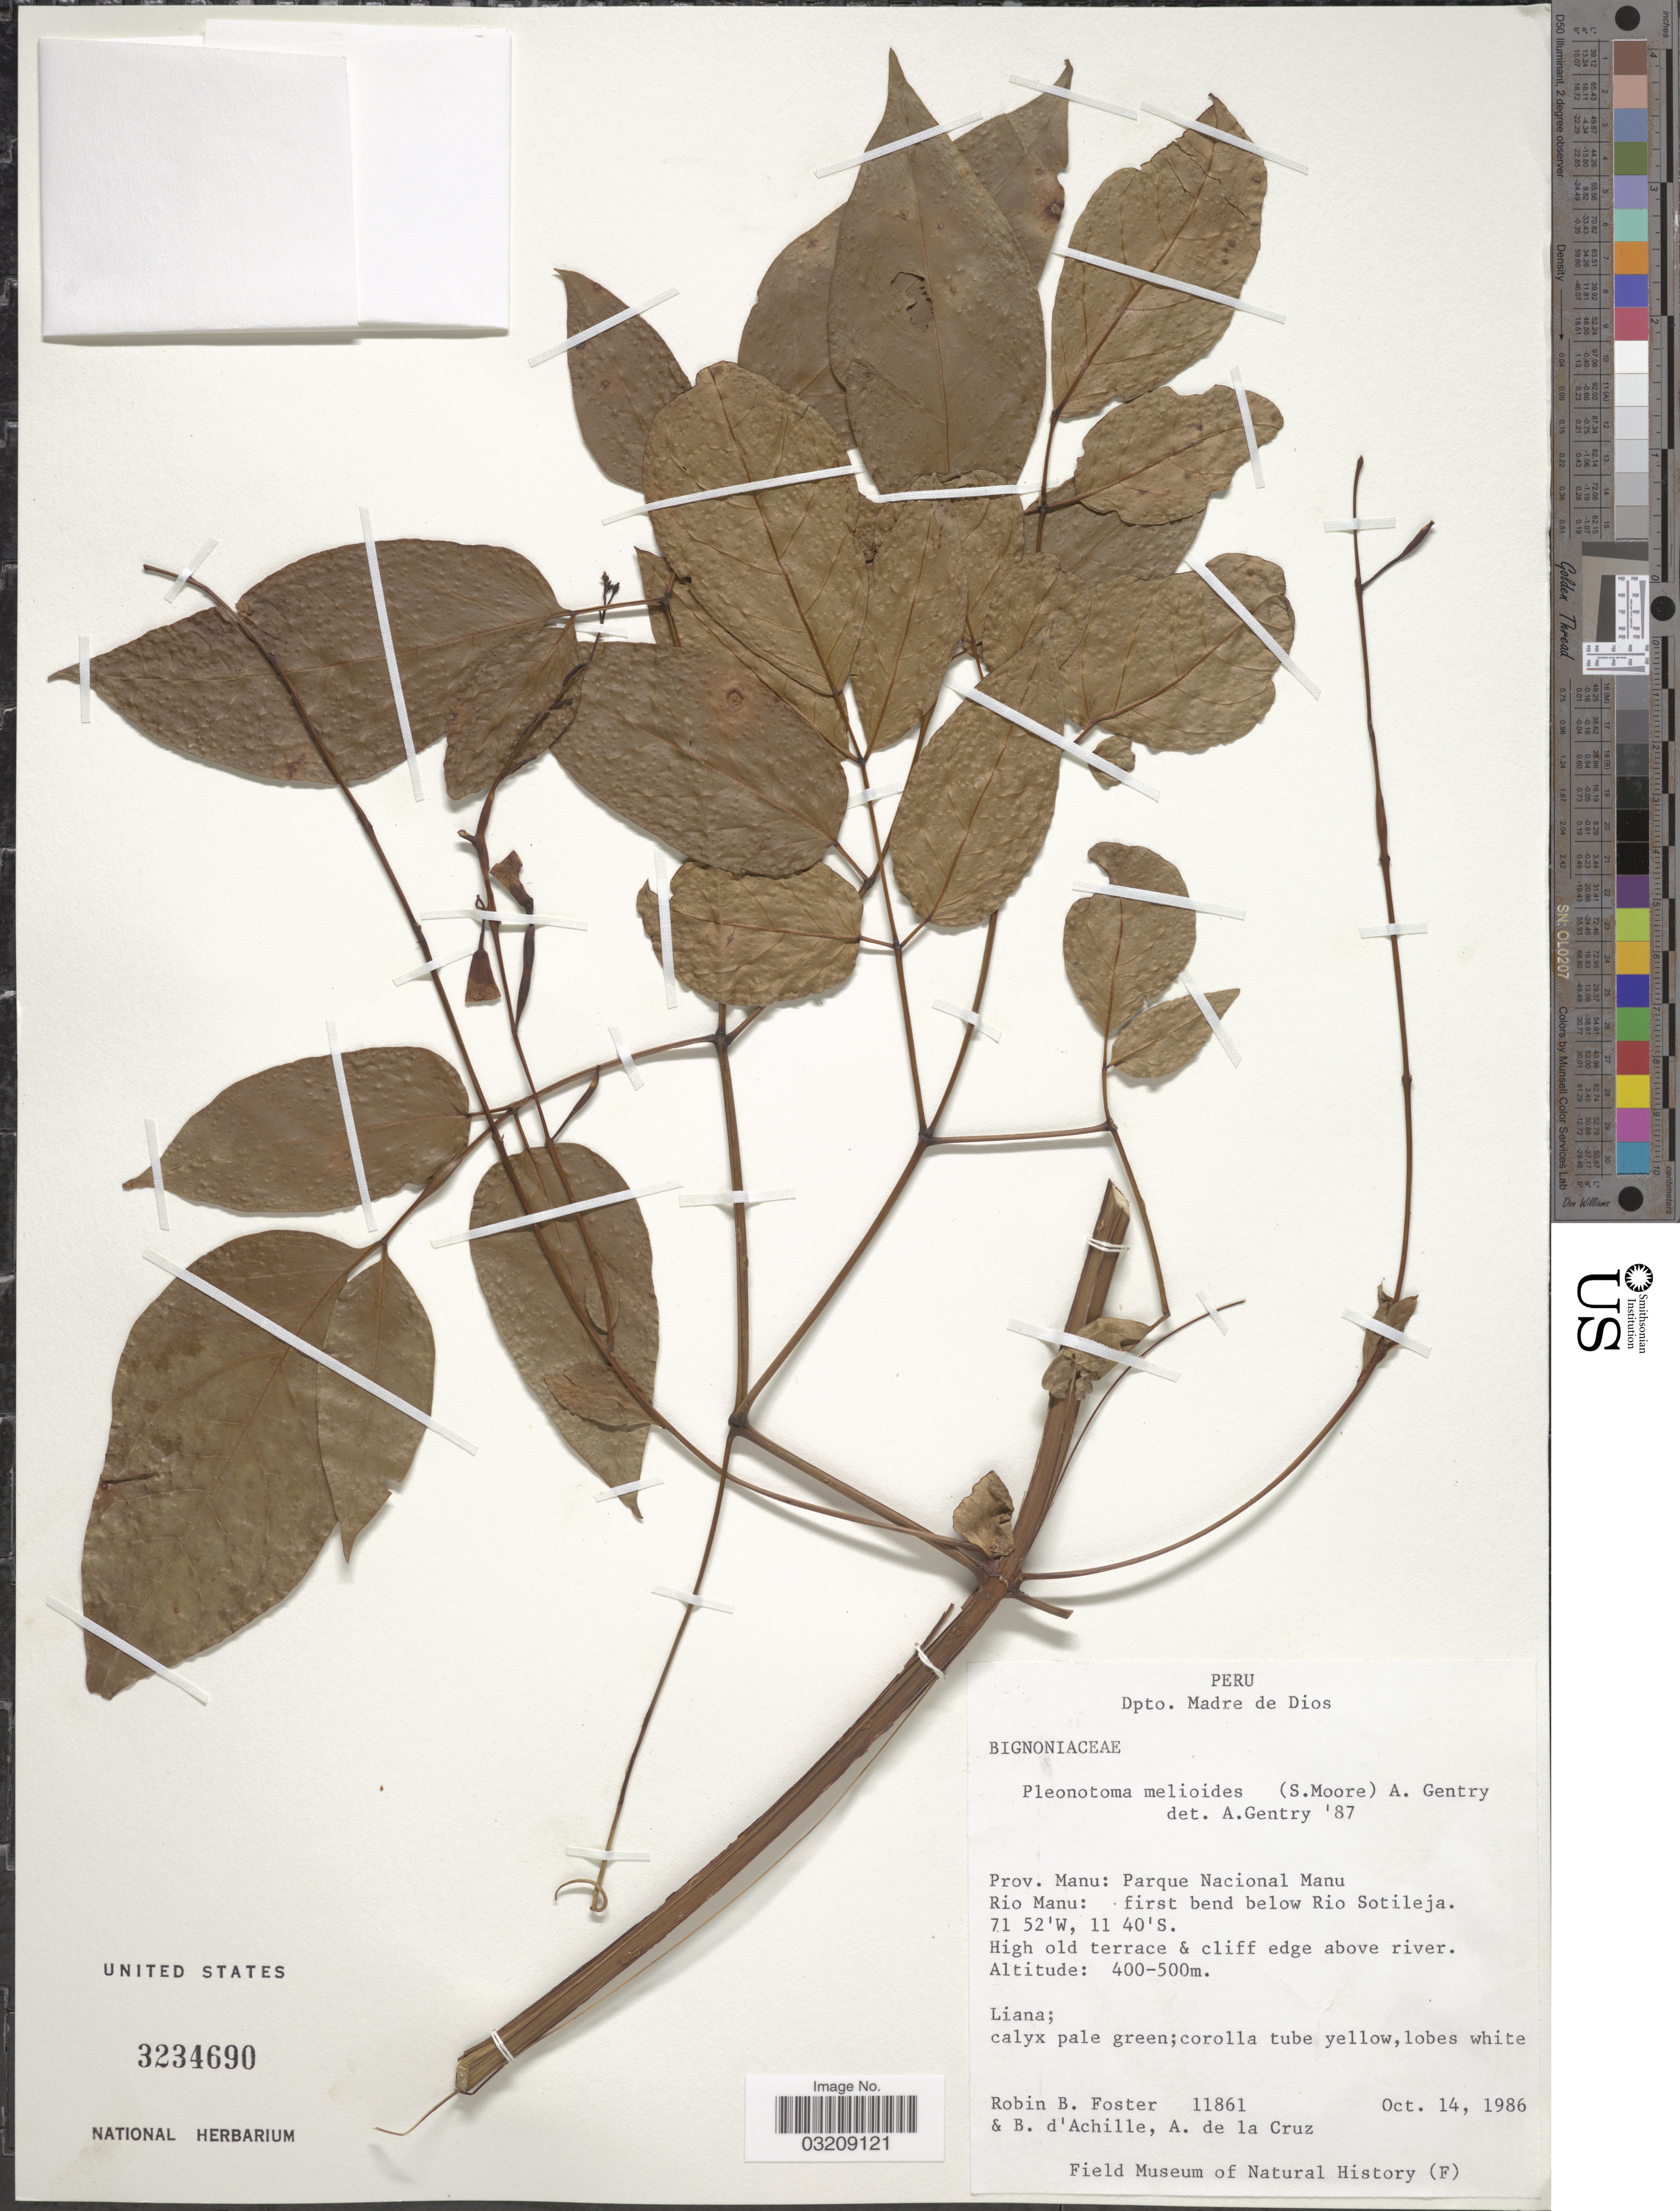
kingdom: Plantae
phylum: Tracheophyta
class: Magnoliopsida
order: Lamiales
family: Bignoniaceae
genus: Pleonotoma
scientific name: Pleonotoma melioides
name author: (S. Moore) A.H. Gentry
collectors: R. B. Foster, B. d'Achille & A. de la Cruz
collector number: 11861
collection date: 1986-10-14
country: Peru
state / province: Madre de Dios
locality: Dpto. Madre de Dios. Prov. Manu: Parque Nacional Manu. Rio Manu: first bend below Rio Sotileja. High old terrace & cliff edge above river.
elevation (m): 400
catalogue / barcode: US 3234690